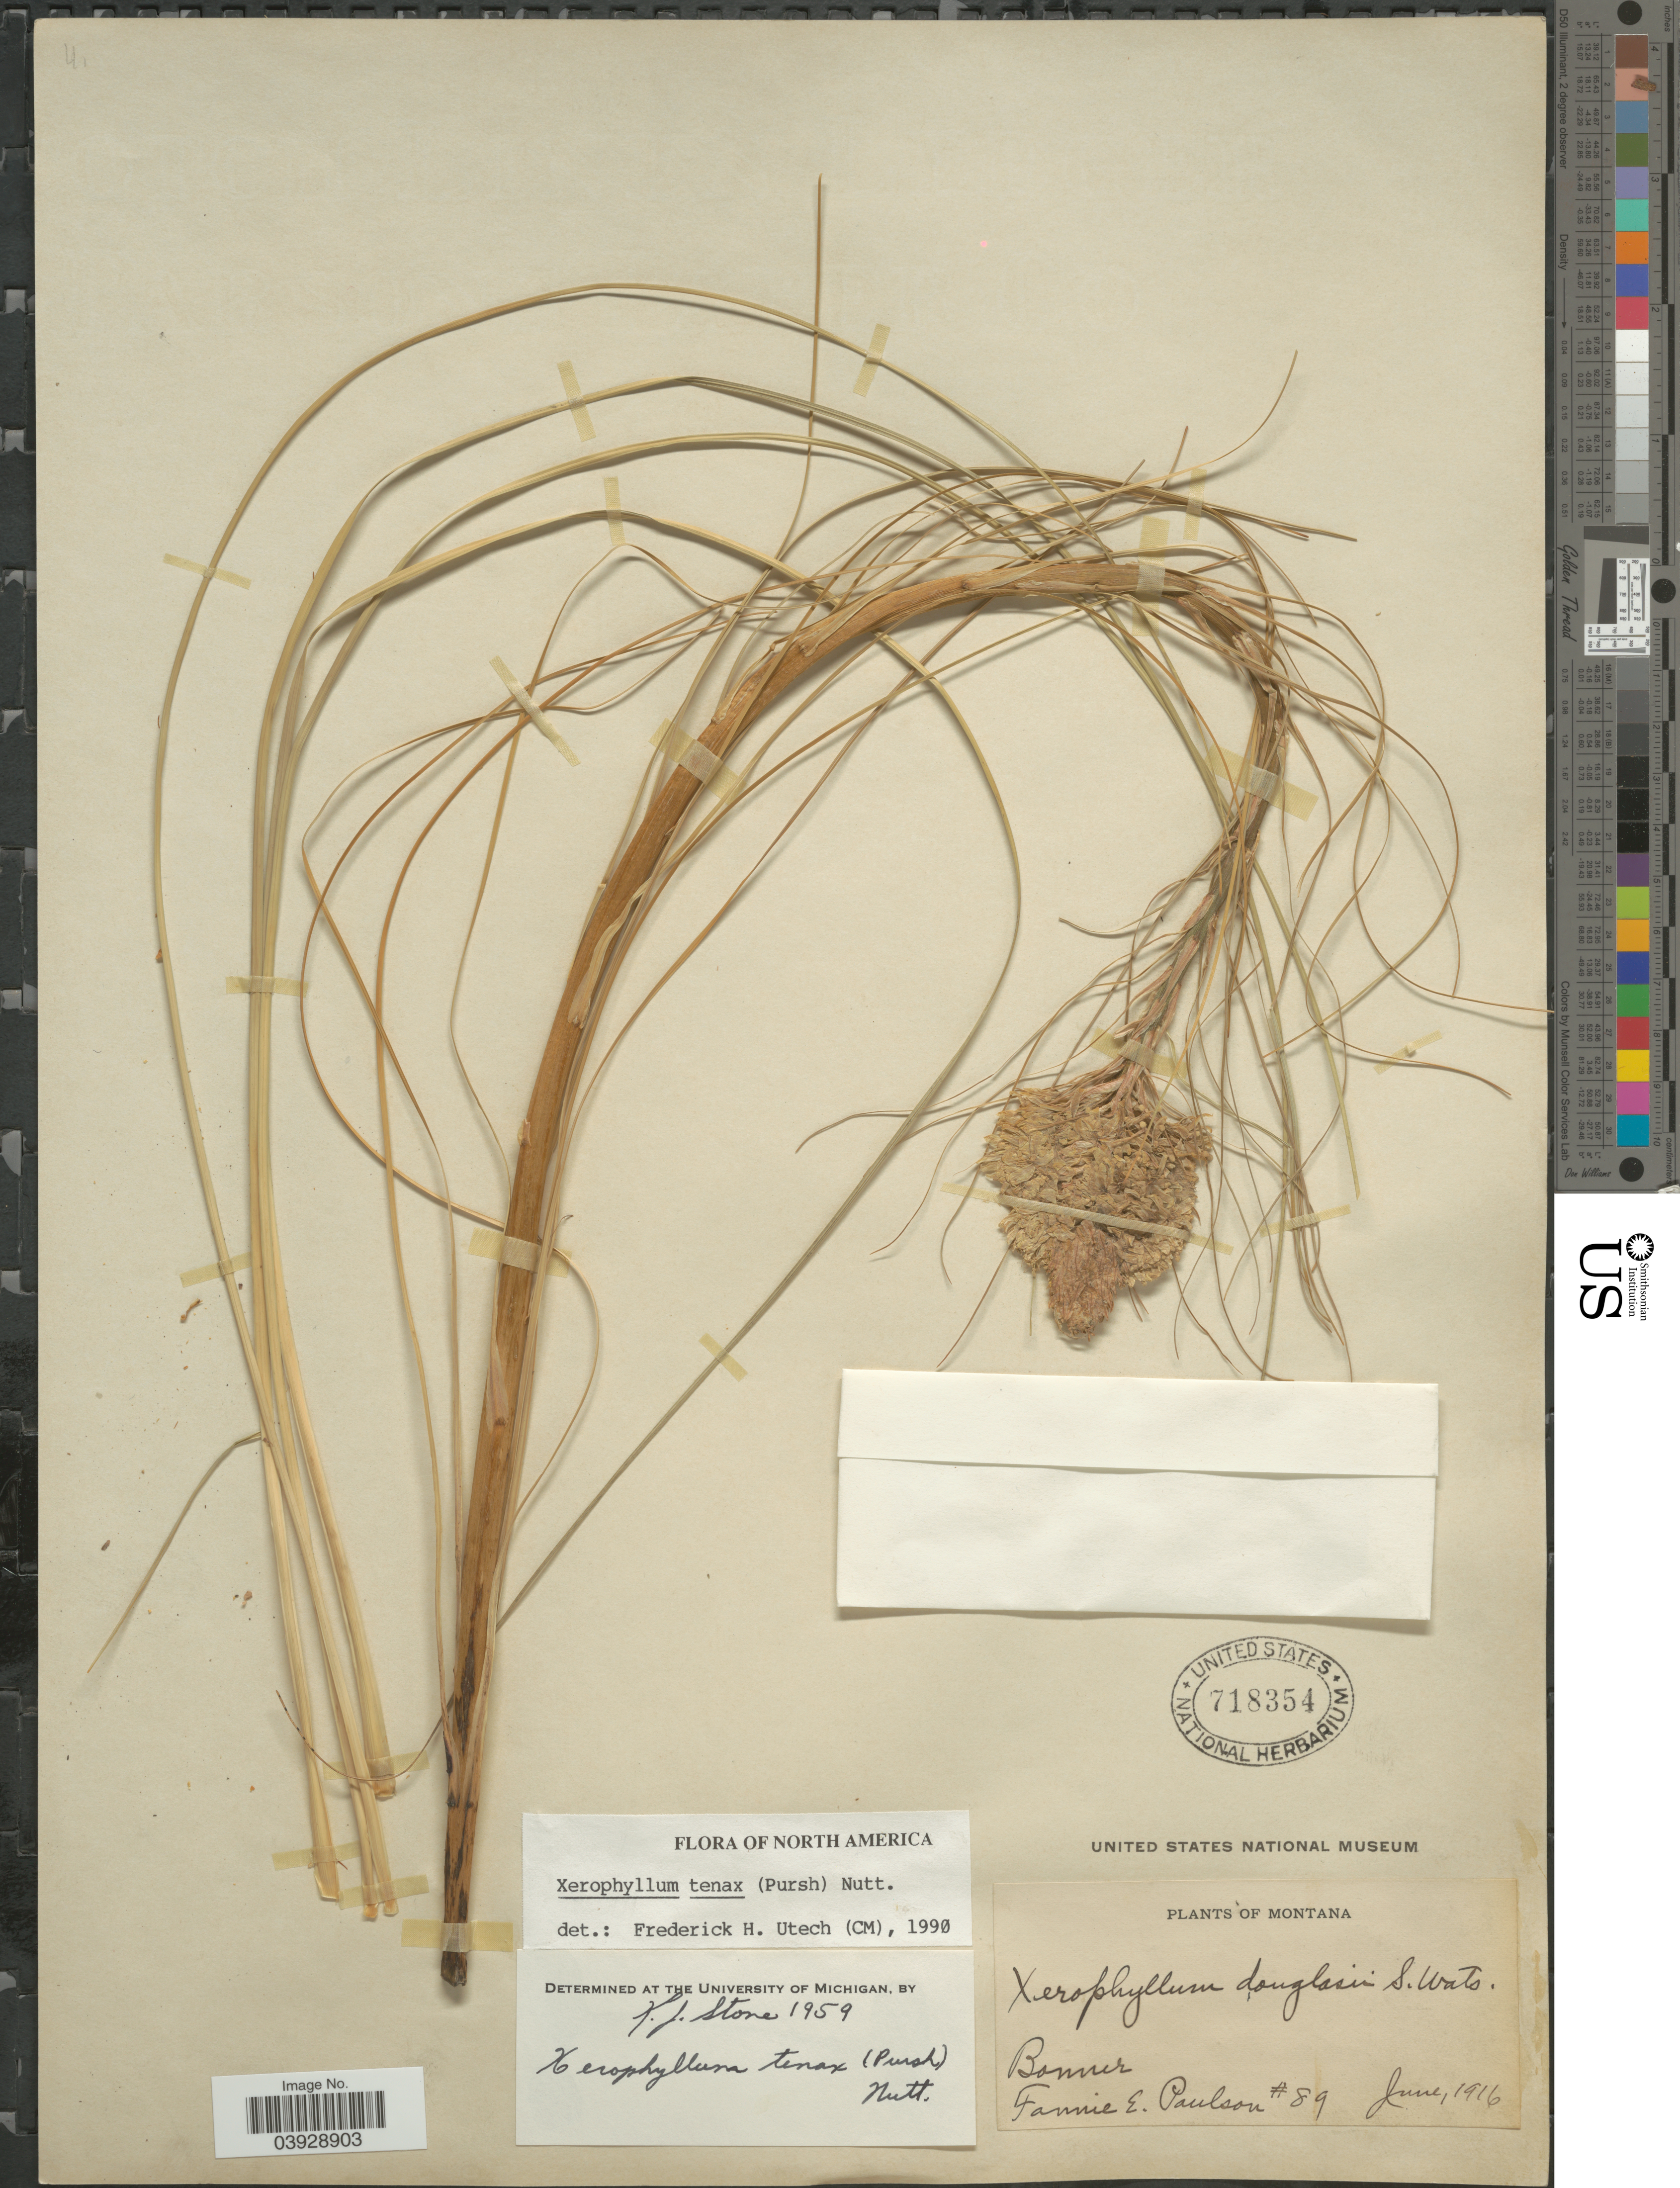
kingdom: Plantae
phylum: Tracheophyta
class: Liliopsida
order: Liliales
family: Melanthiaceae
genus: Xerophyllum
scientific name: Xerophyllum tenax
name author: (Pursh) Nutt.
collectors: F. Paulson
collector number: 89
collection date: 1916-06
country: United States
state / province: Montana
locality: Bonner.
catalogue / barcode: US 718354